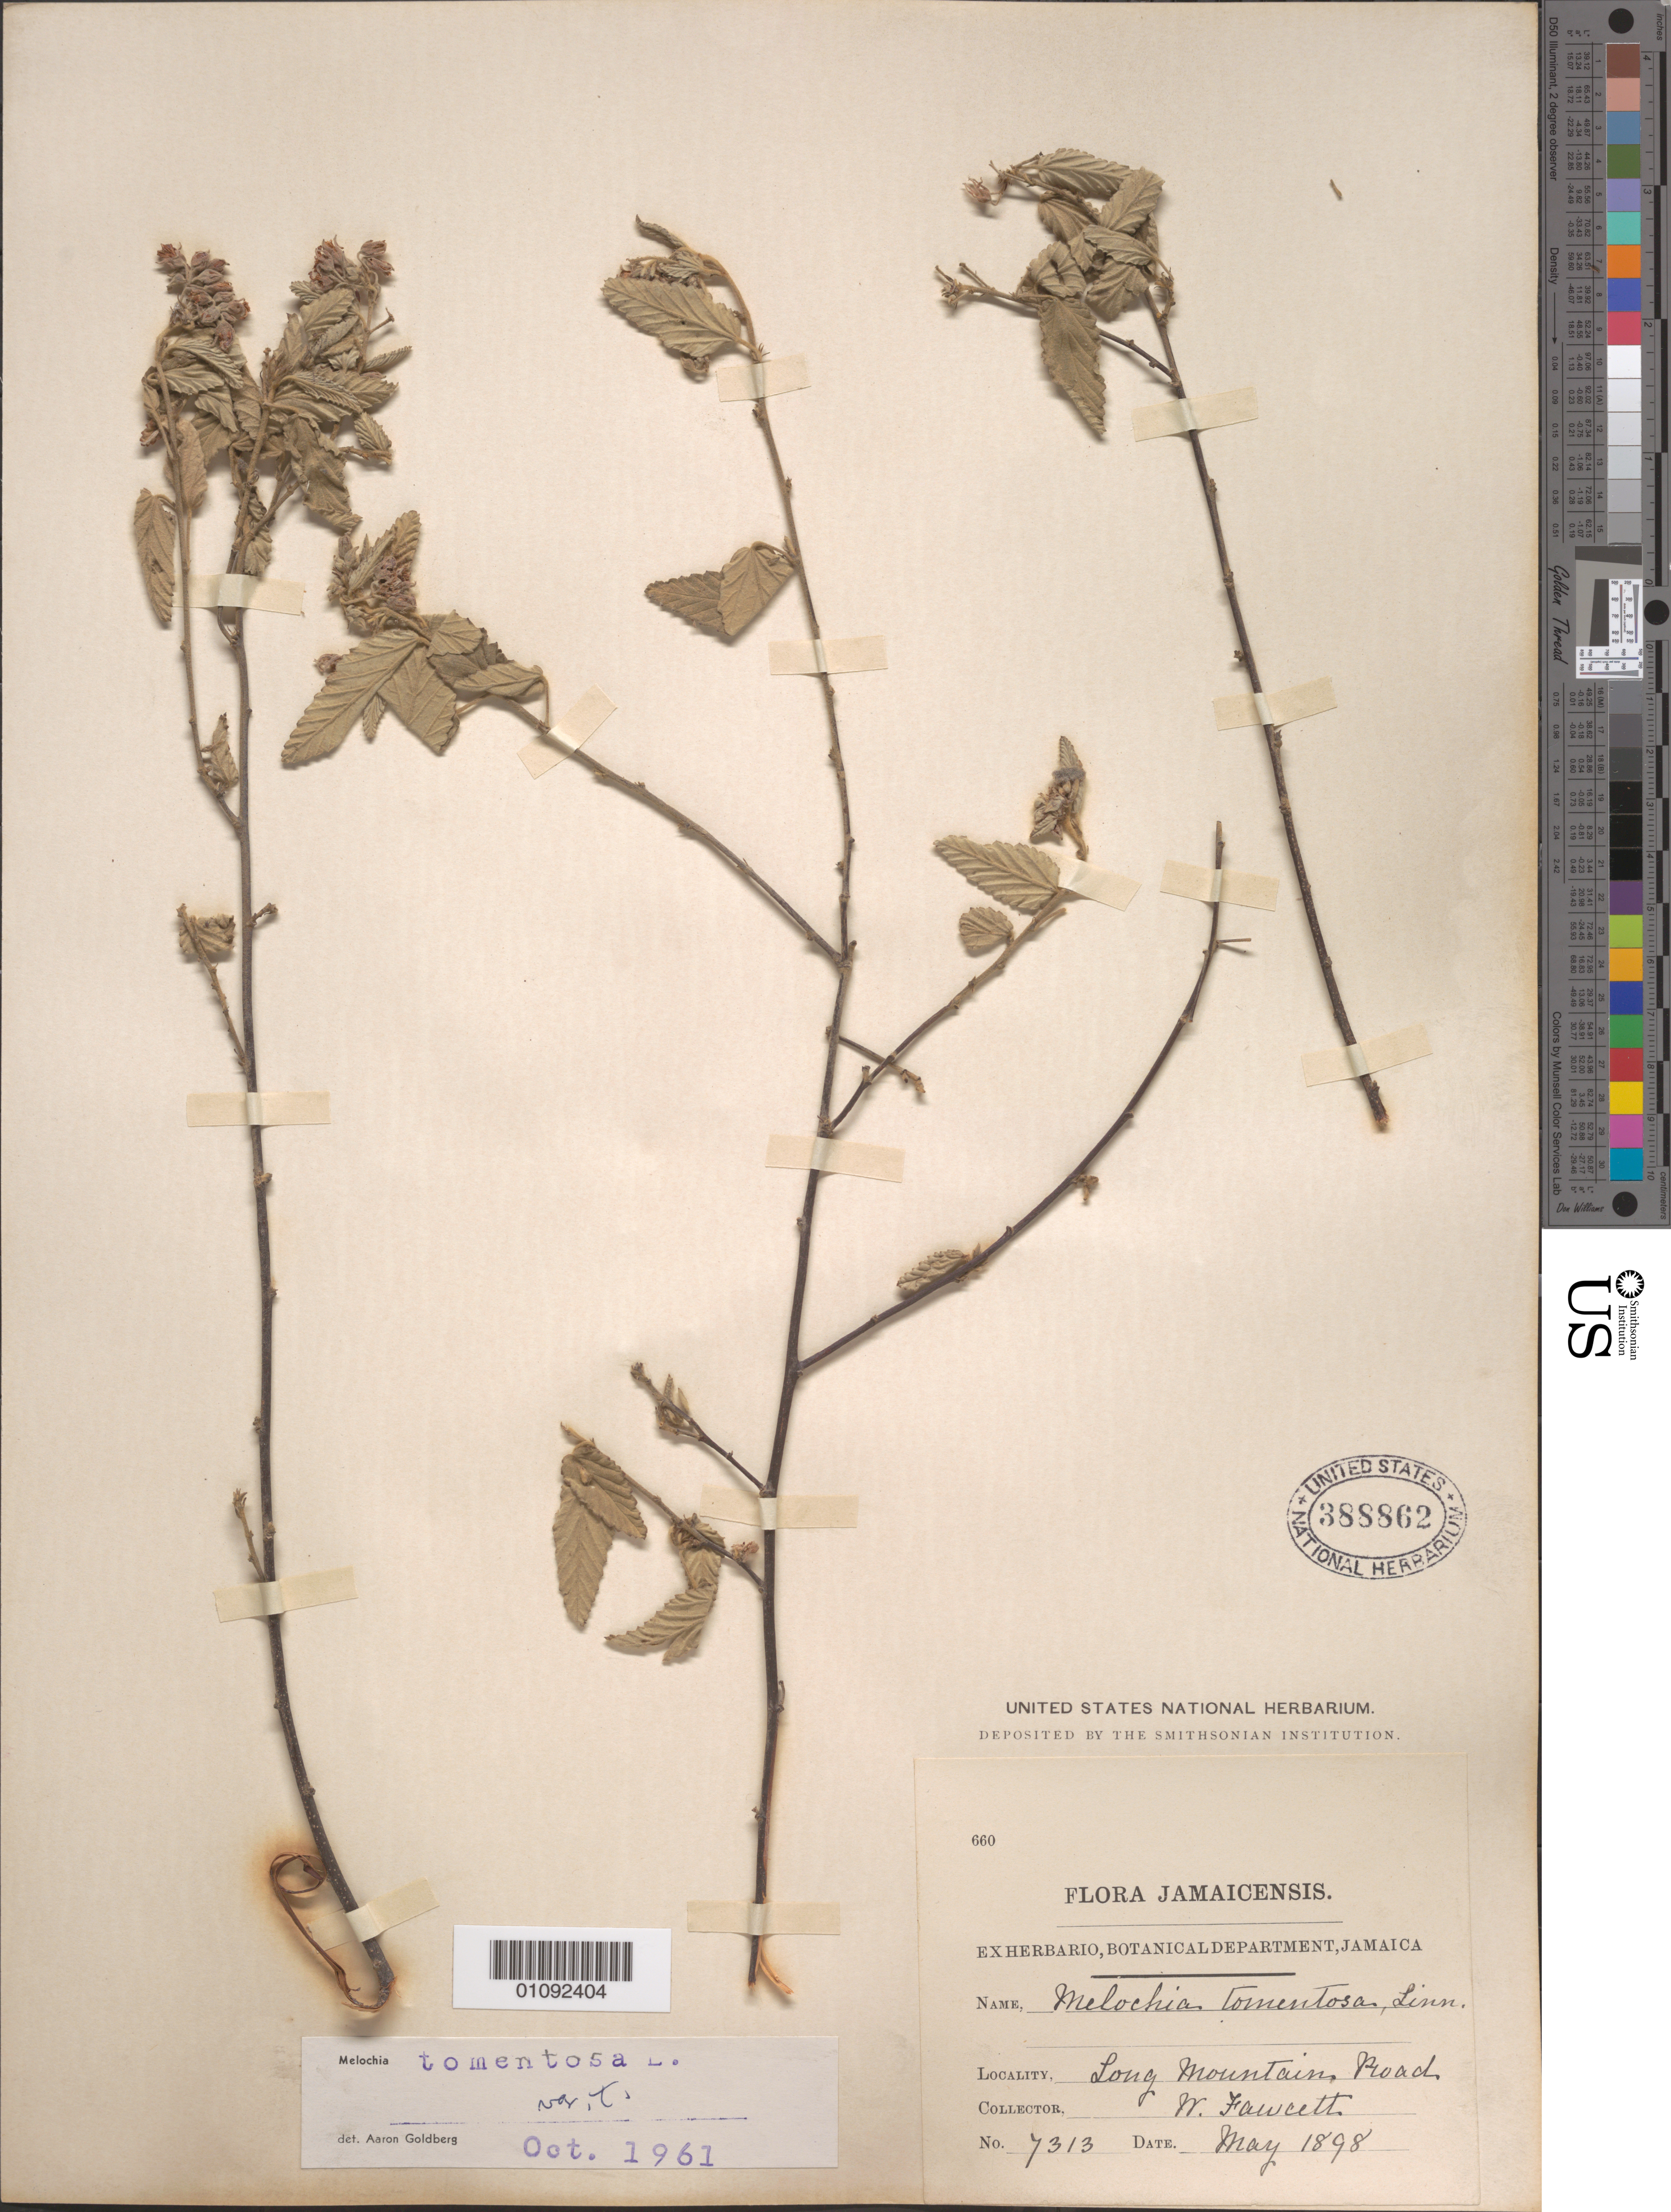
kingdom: Plantae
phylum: Tracheophyta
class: Magnoliopsida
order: Malvales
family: Malvaceae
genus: Melochia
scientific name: Melochia tomentosa var. tomentosa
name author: L.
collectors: W. Fawcett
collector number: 7313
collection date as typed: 01 May 1898 to 31 May 1898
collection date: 1898-05-01/1898-05-31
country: Jamaica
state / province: Saint Andrew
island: Jamaica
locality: Long Mountain Road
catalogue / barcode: US 388862